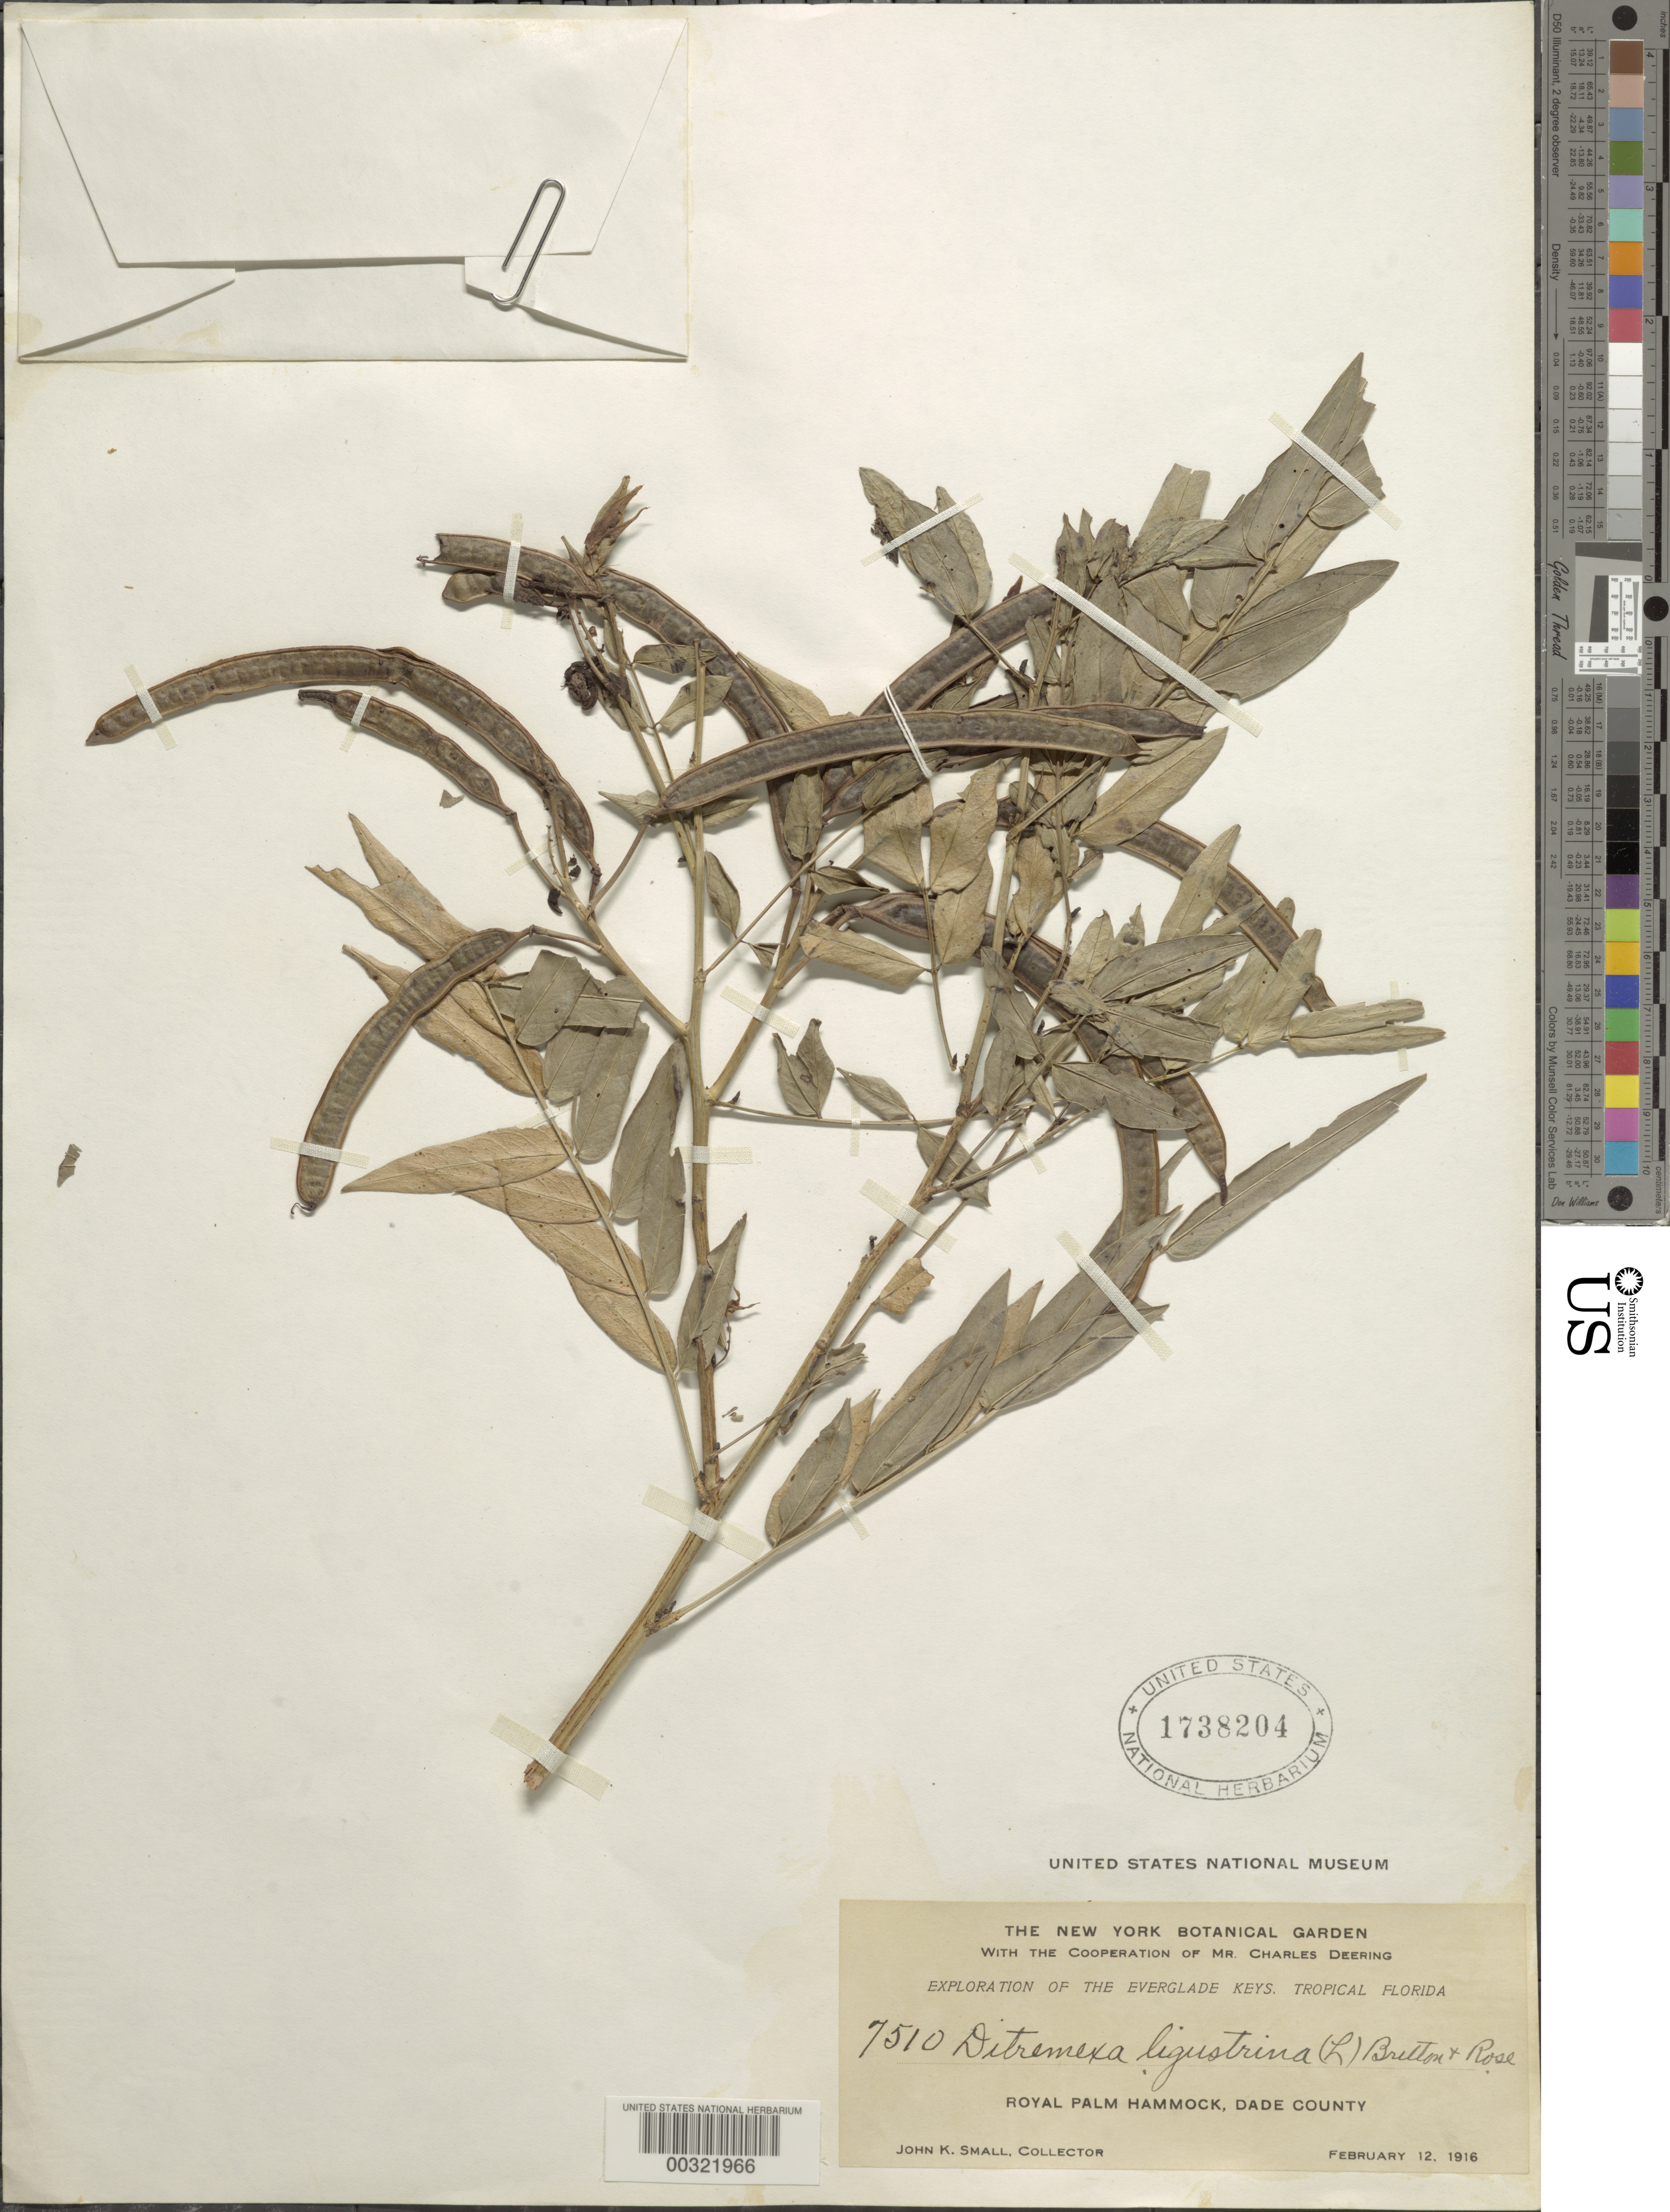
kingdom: Plantae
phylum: Tracheophyta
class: Magnoliopsida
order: Fabales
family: Fabaceae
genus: Senna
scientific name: Senna ligustrina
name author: (L.) H.S. Irwin & Barneby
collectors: J. K. Small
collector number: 7510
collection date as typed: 12 Feb 1916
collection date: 1916-02-12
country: United States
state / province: Florida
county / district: Dade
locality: Royal Palm Hammock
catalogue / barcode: US 1738204